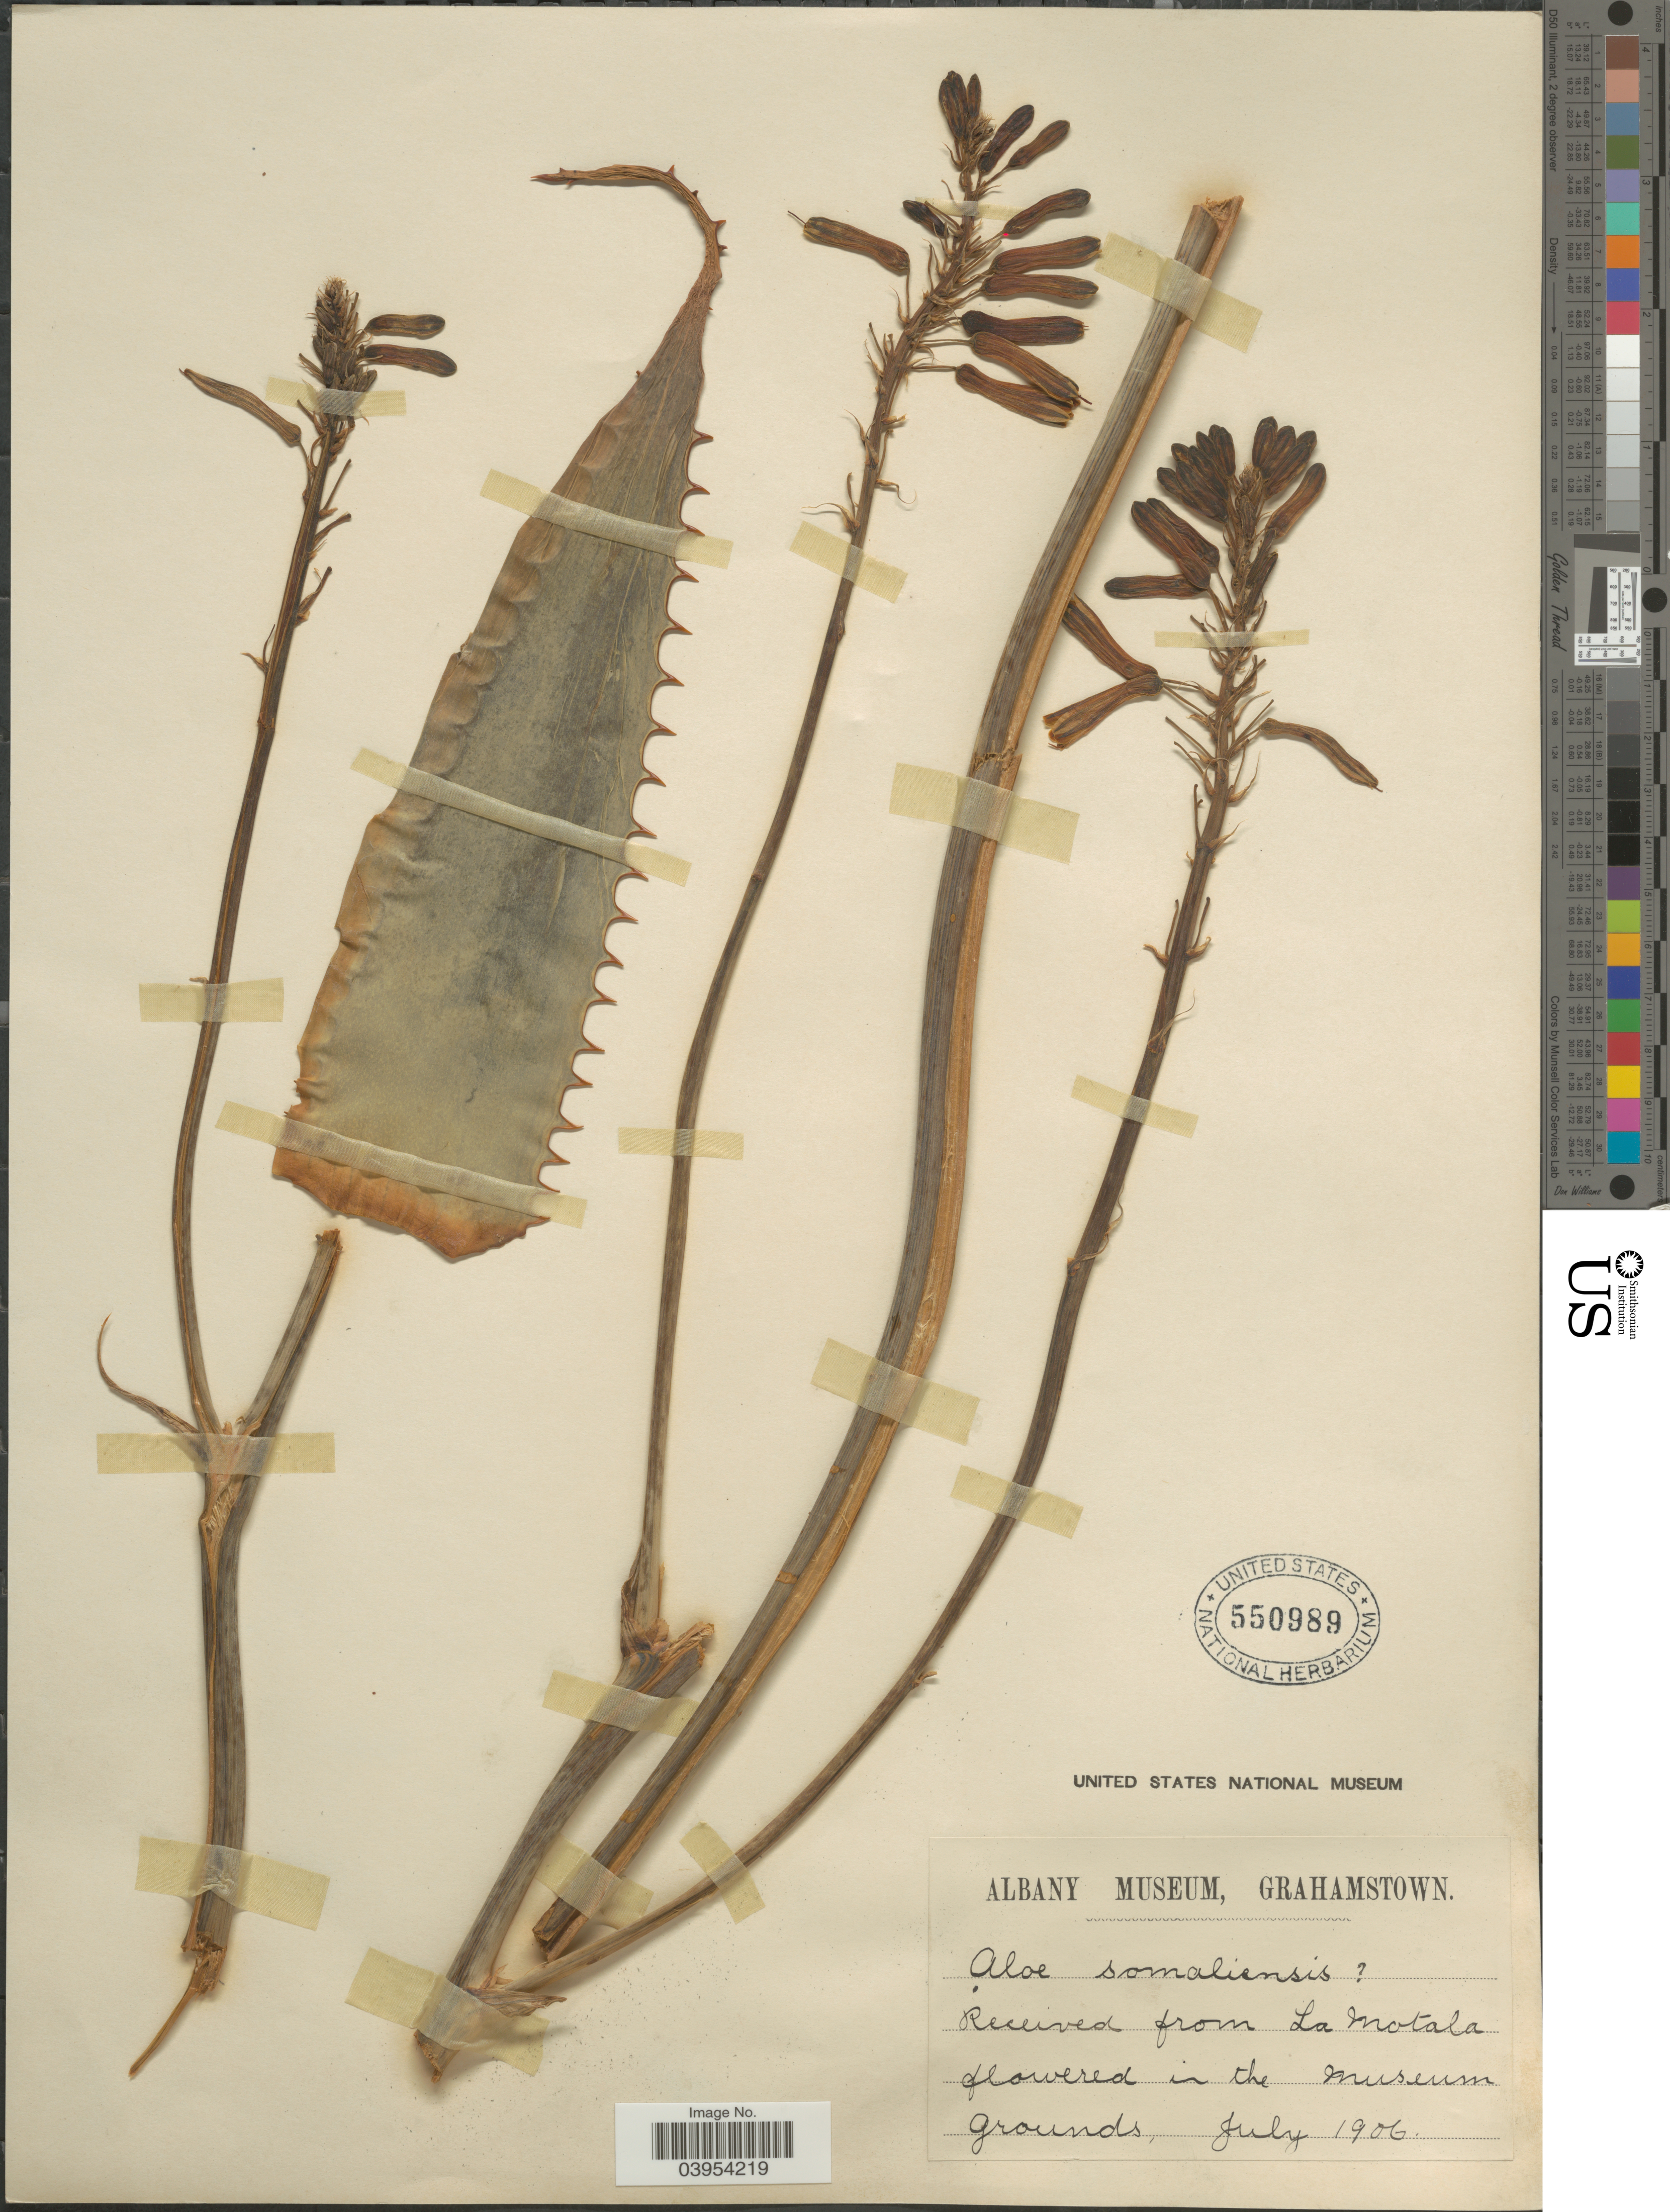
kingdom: Plantae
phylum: Tracheophyta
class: Liliopsida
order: Asparagales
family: Asphodelaceae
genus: Aloe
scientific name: Aloe somaliensis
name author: C.H. Wright ex W. Watson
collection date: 1906-07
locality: In the Museum grounds.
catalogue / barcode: US 550989